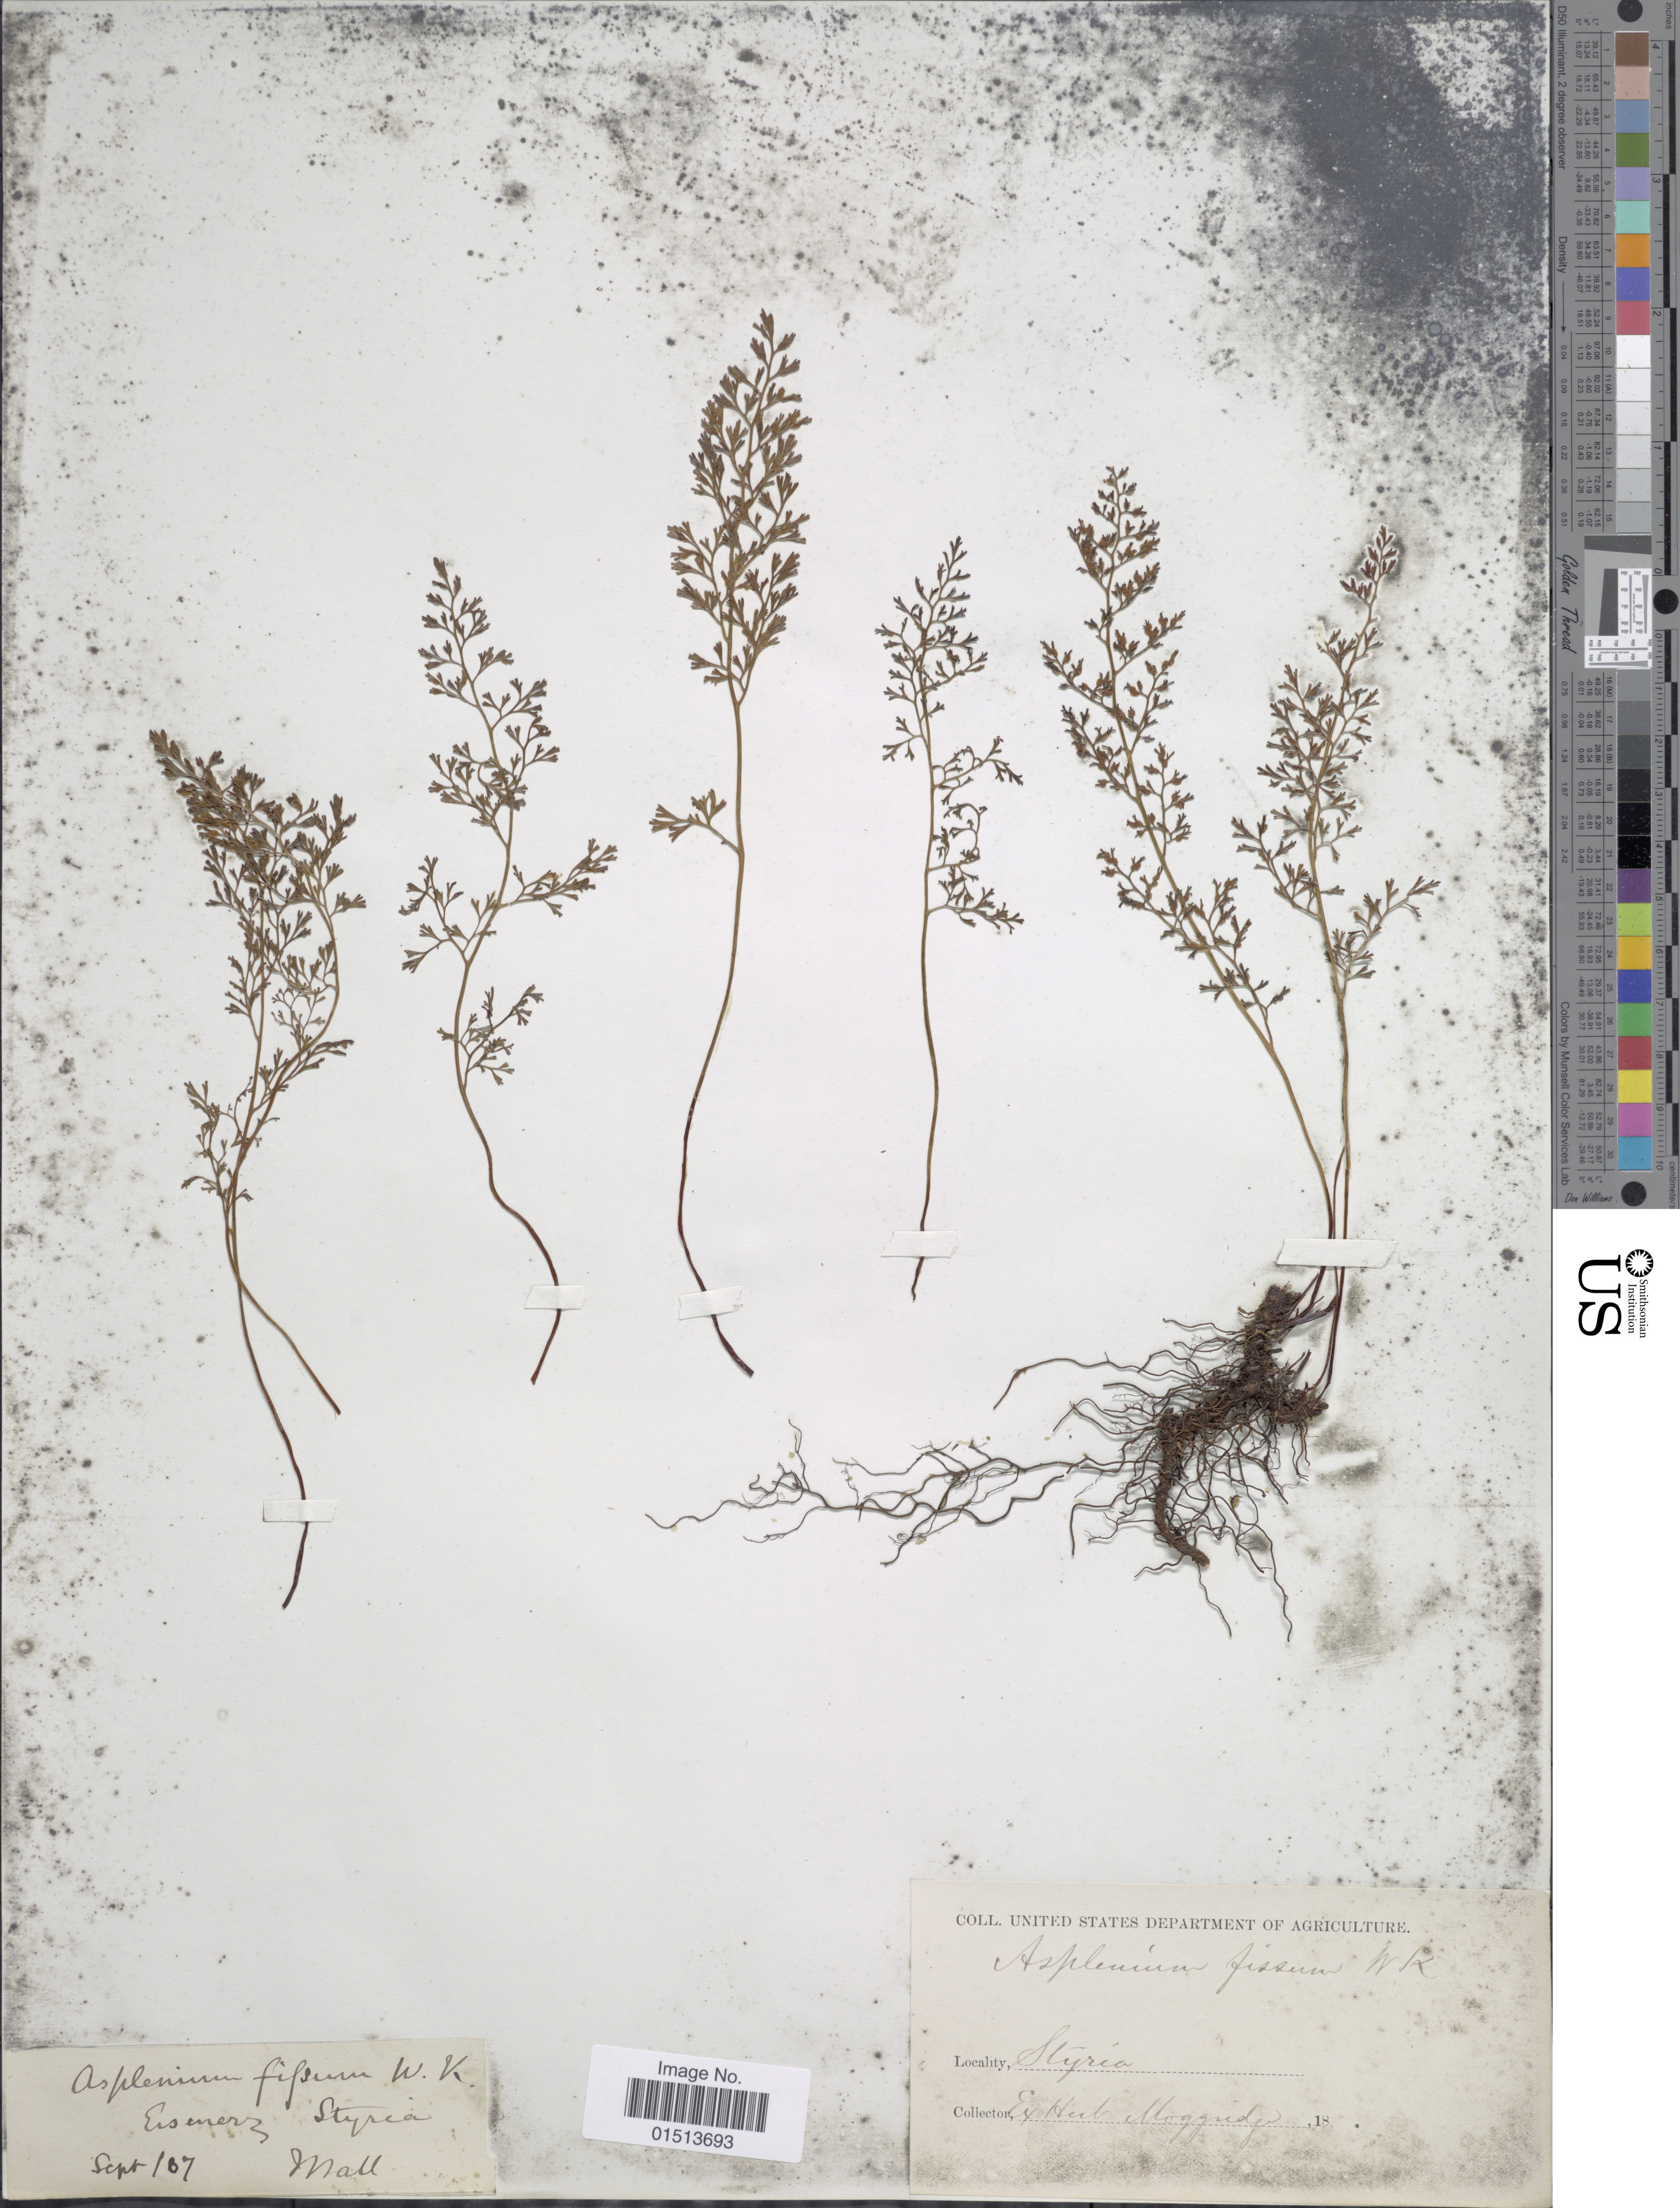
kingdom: Plantae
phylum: Tracheophyta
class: Polypodiopsida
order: Polypodiales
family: Aspleniaceae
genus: Asplenium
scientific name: Asplenium fissum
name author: Willd.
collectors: -. Moll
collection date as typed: Transcribed d/m/y: /9/7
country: Austria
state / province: Steiermark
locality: Ersenerz Styria. [interpreted]